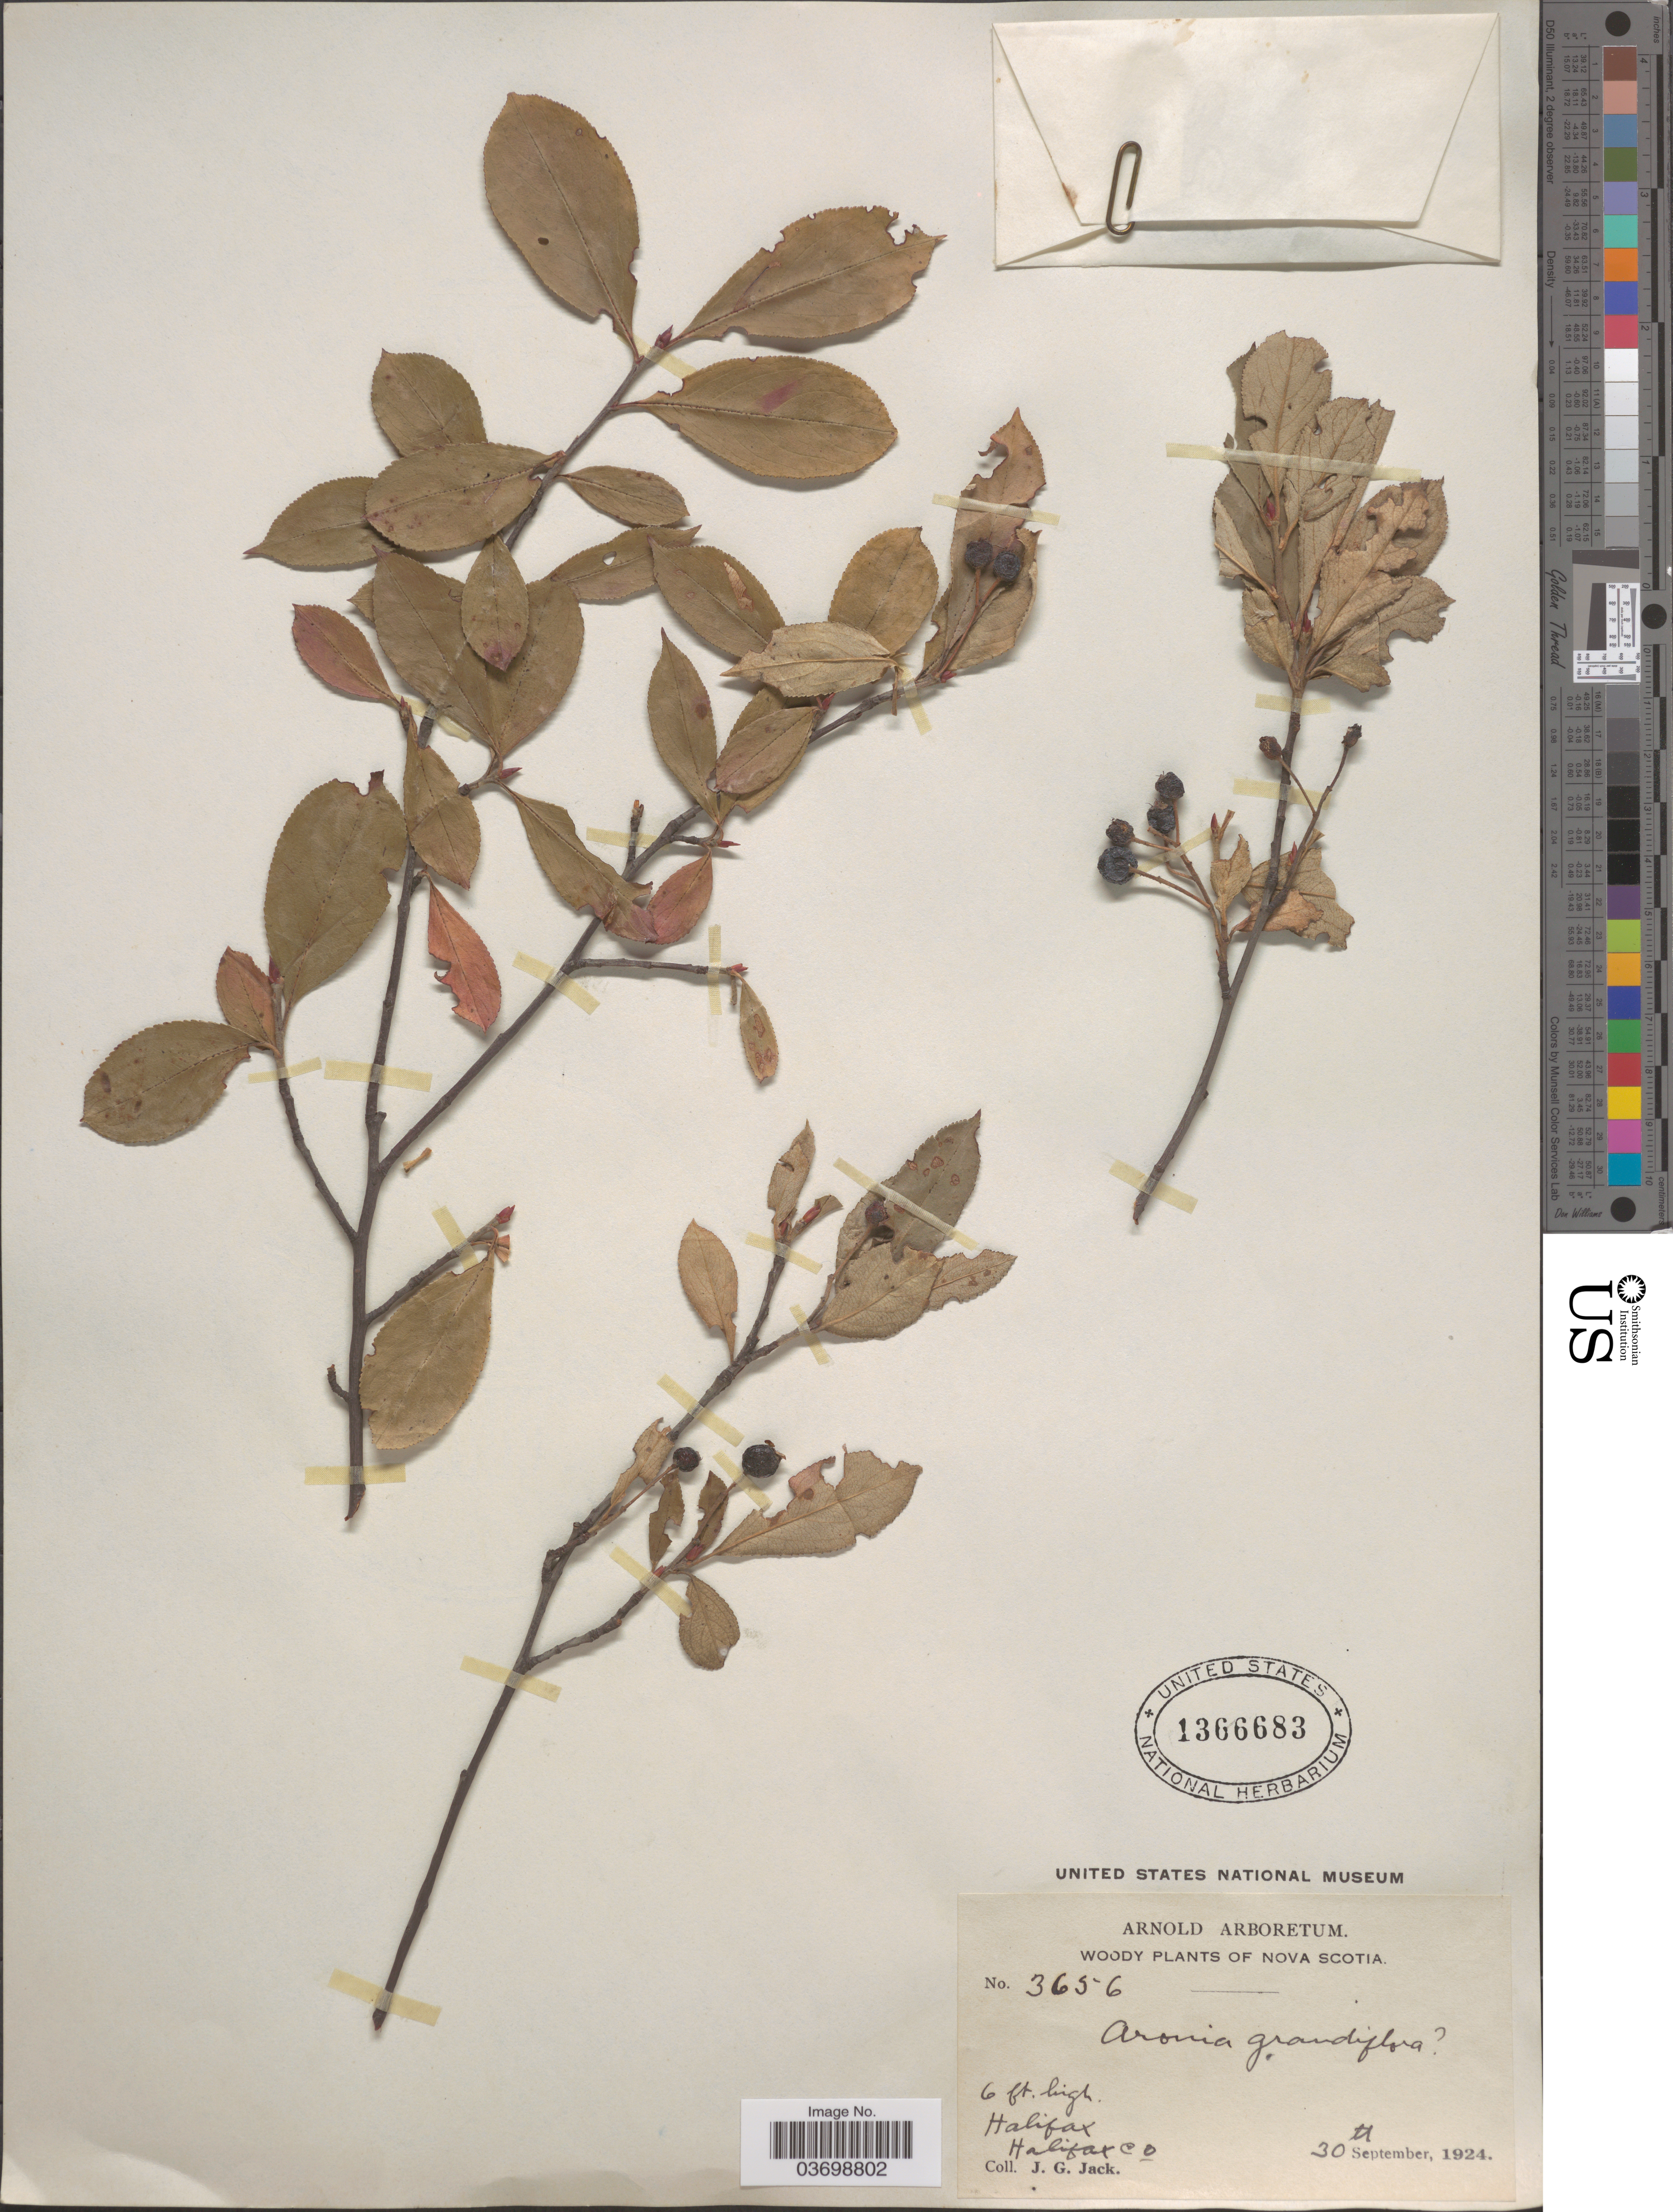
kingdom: Plantae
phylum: Tracheophyta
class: Magnoliopsida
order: Rosales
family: Rosaceae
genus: Aronia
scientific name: Aronia x prunifolia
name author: (Marshall) Rehder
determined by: Strong, M. T., (US), Smithsonian Institution - National Museum of Natural History (UNITED STATES)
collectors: J. G. Jack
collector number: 3656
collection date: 1924-09-30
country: Canada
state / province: Nova Scotia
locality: Halifax, Halifax Co.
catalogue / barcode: US 1366683